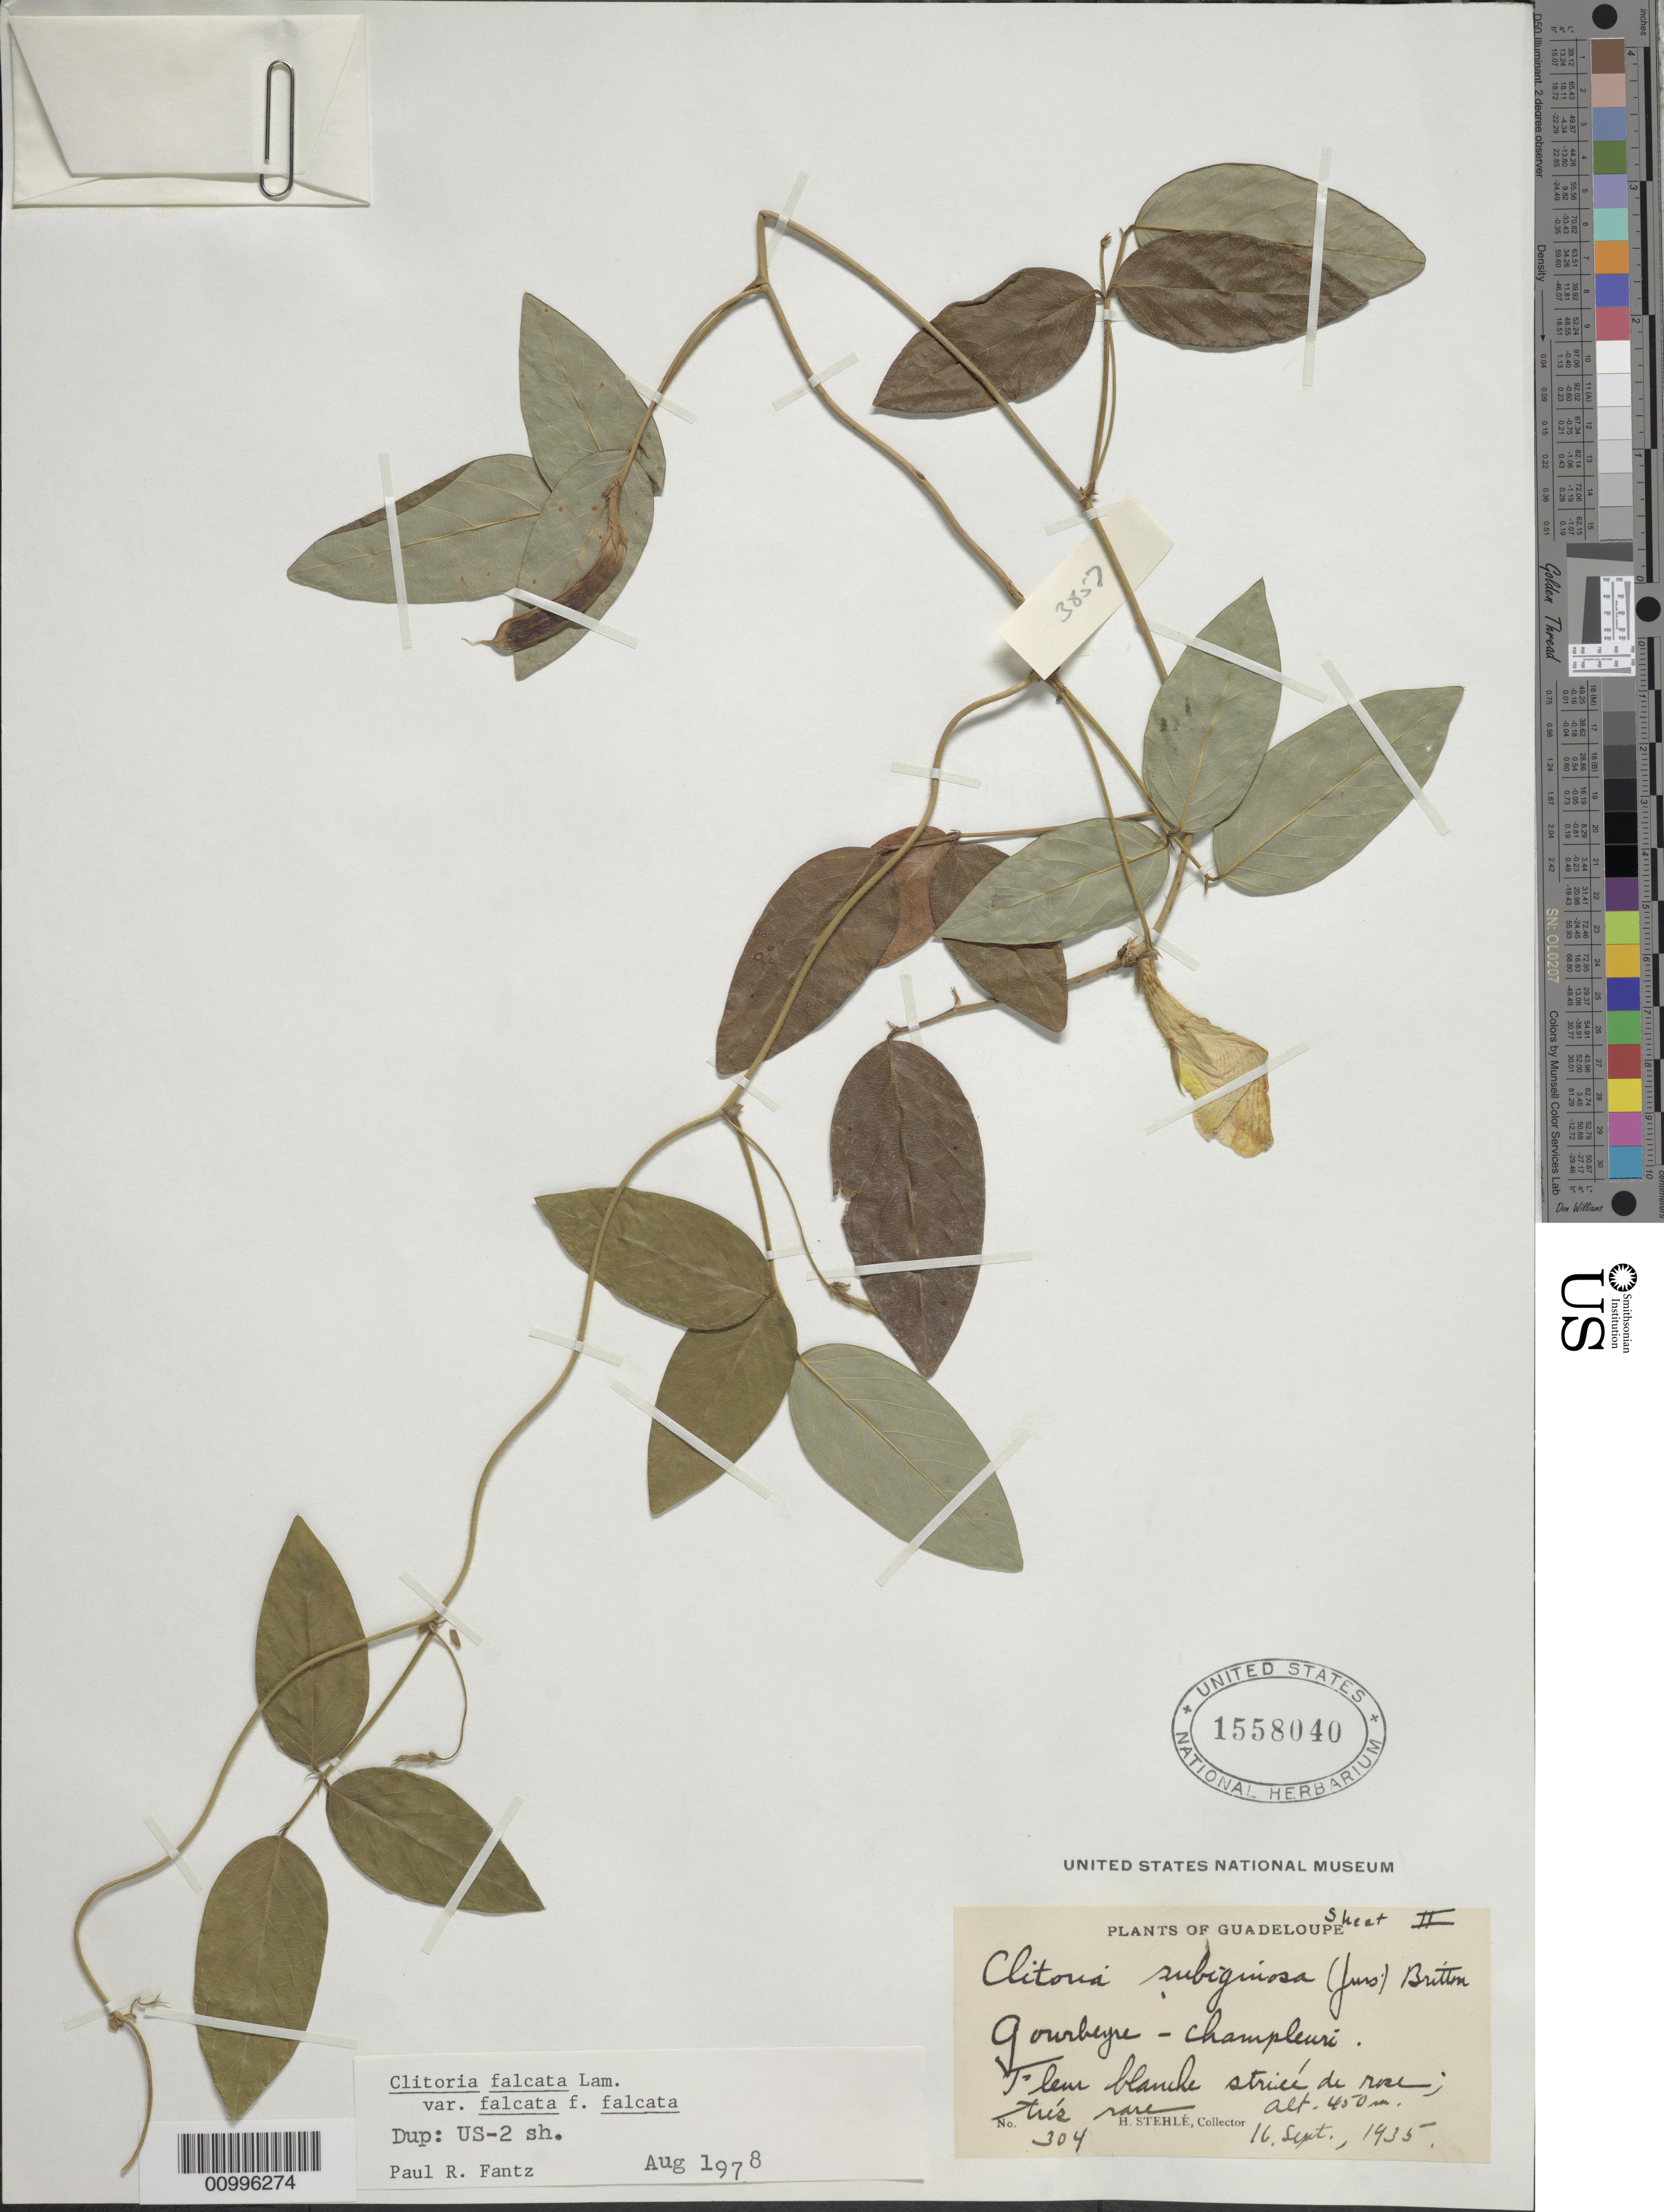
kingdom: Plantae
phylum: Tracheophyta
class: Magnoliopsida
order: Fabales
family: Fabaceae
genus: Clitoria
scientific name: Clitoria rubiginosa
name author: Juss.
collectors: H. Stehlé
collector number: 304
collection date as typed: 16 Sep 1935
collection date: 1935-09-16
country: Guadeloupe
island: Basse Terre [Guadeloupe]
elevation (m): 450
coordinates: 0 N, 0 E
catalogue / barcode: US 1558040